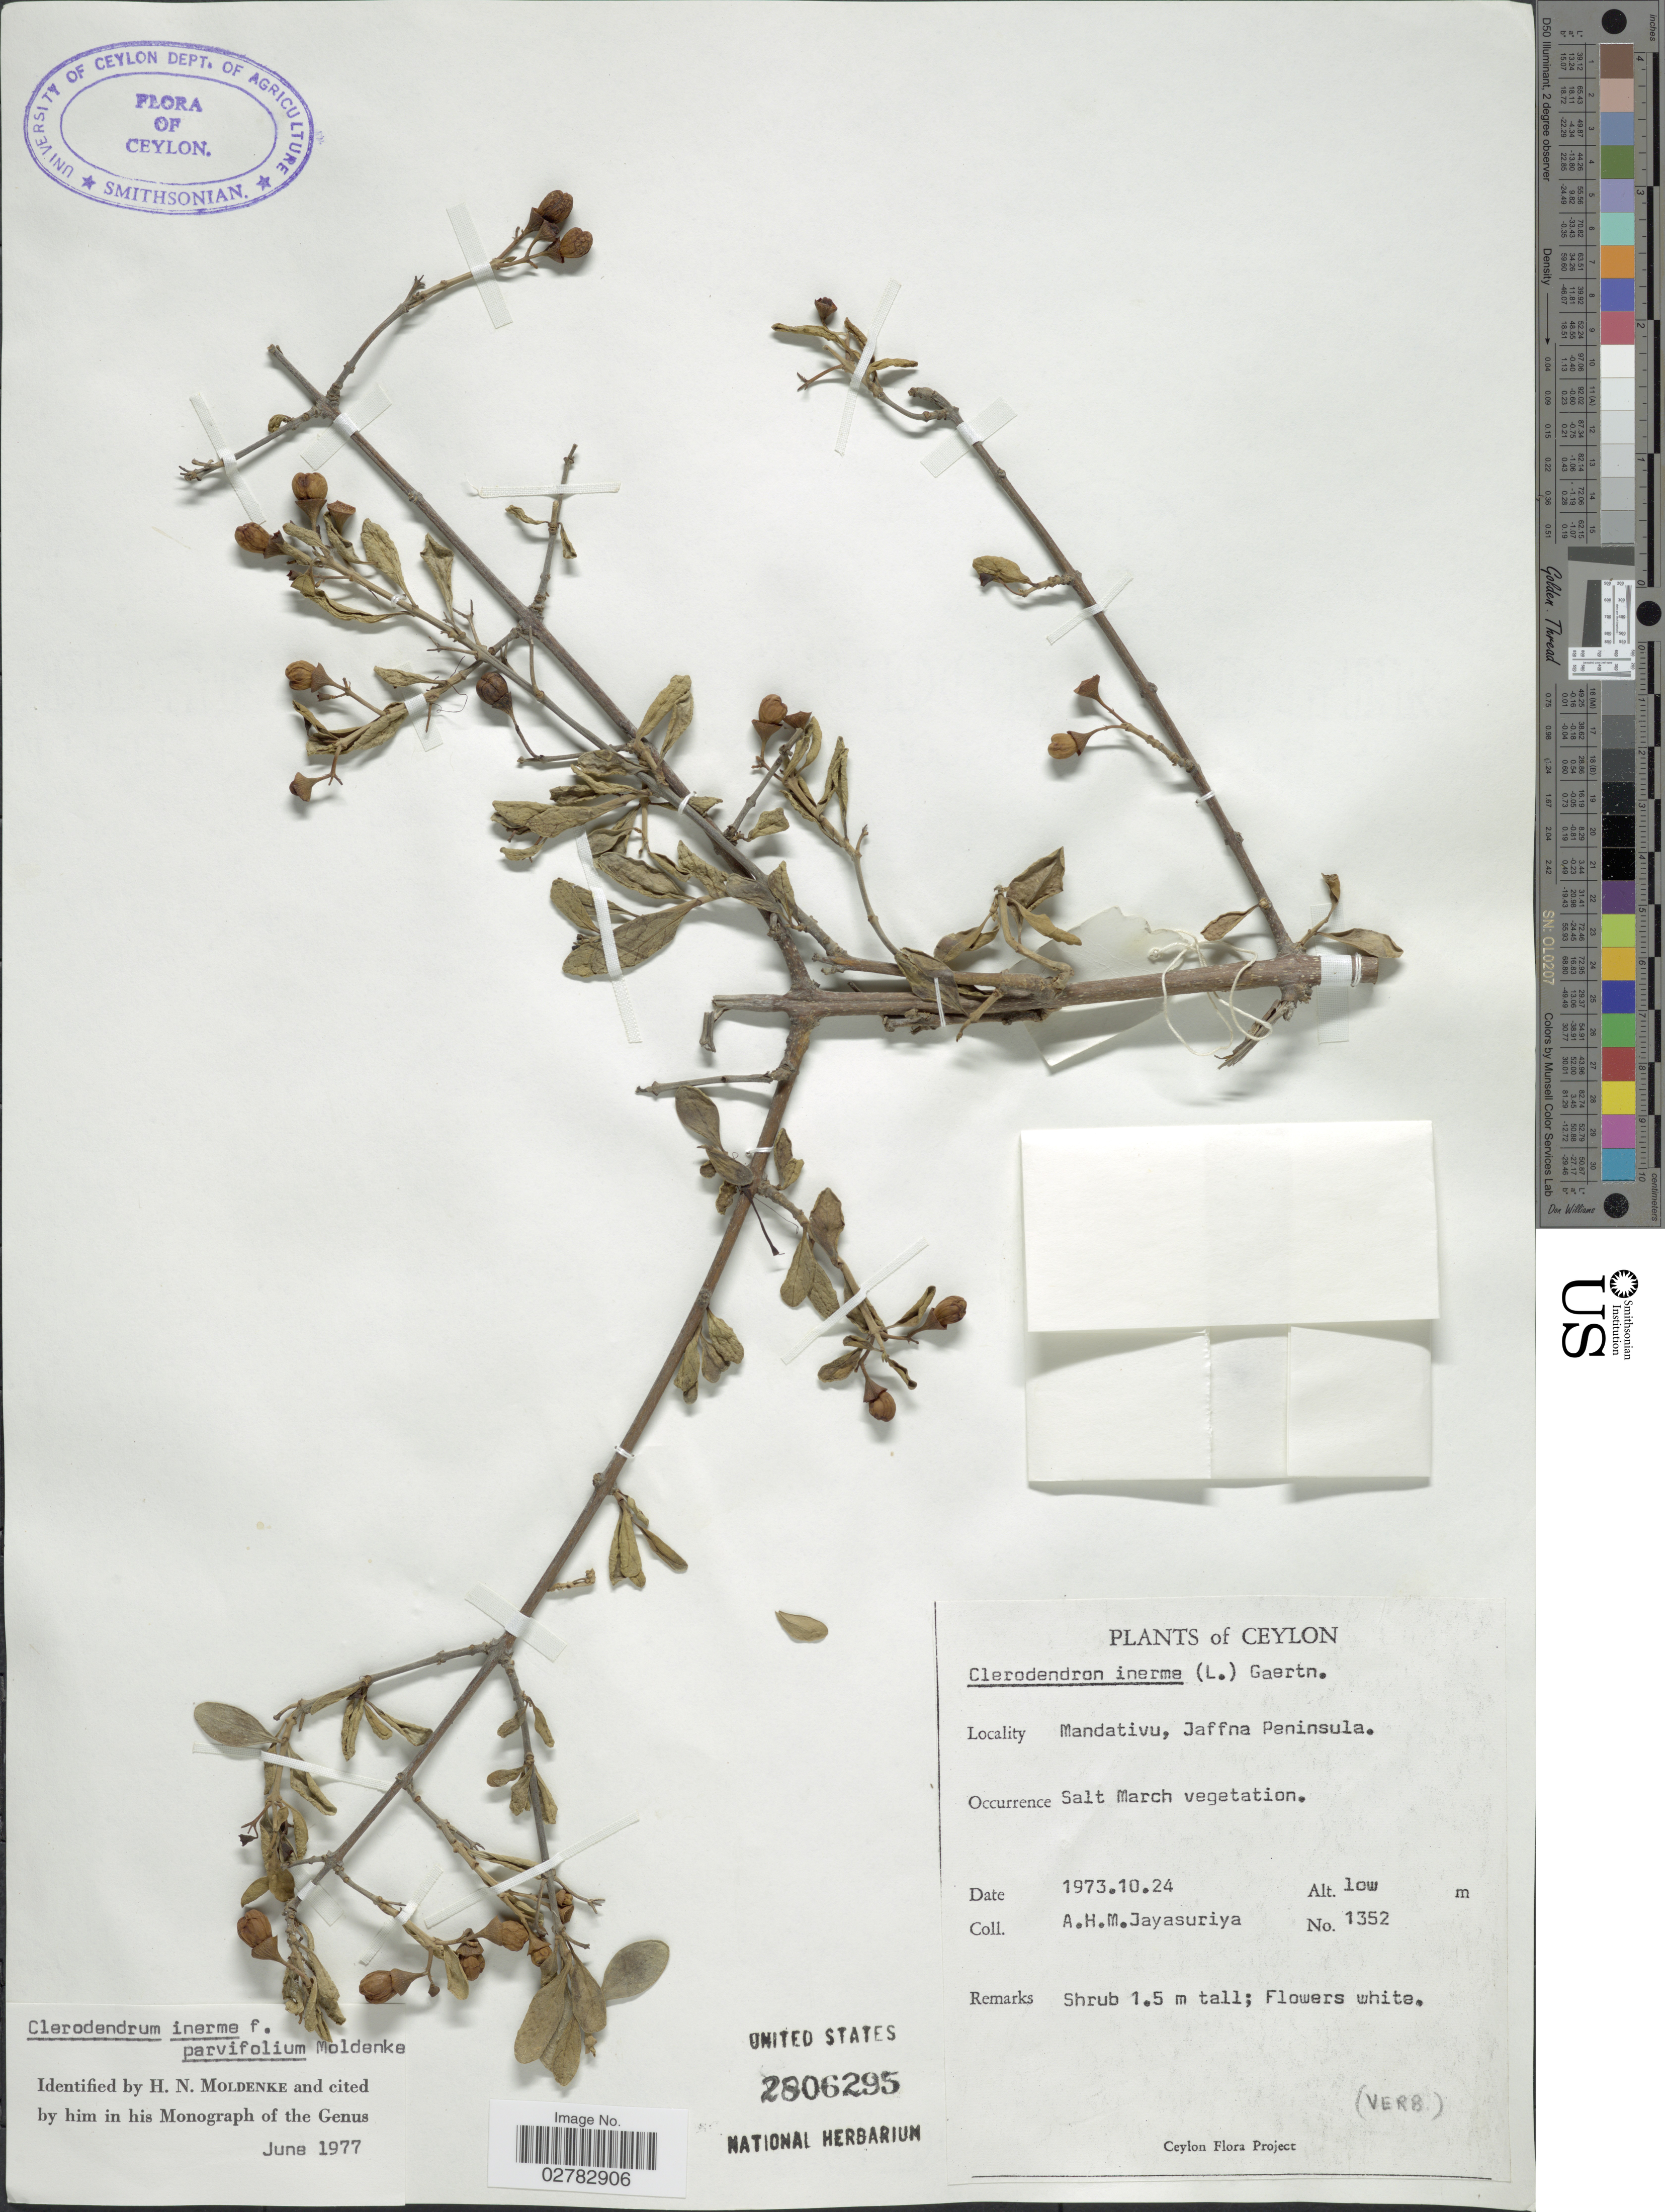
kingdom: Plantae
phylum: Tracheophyta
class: Magnoliopsida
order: Lamiales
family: Lamiaceae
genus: Clerodendrum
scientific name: Clerodendrum inerme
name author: (L.) Gaertn.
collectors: A. H. Jayasuriya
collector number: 1352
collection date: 1973-10-24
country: Sri Lanka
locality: Ceylon. Mandativu, Jaffna Peninsula. Salt March vegetation.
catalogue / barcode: US 2806295